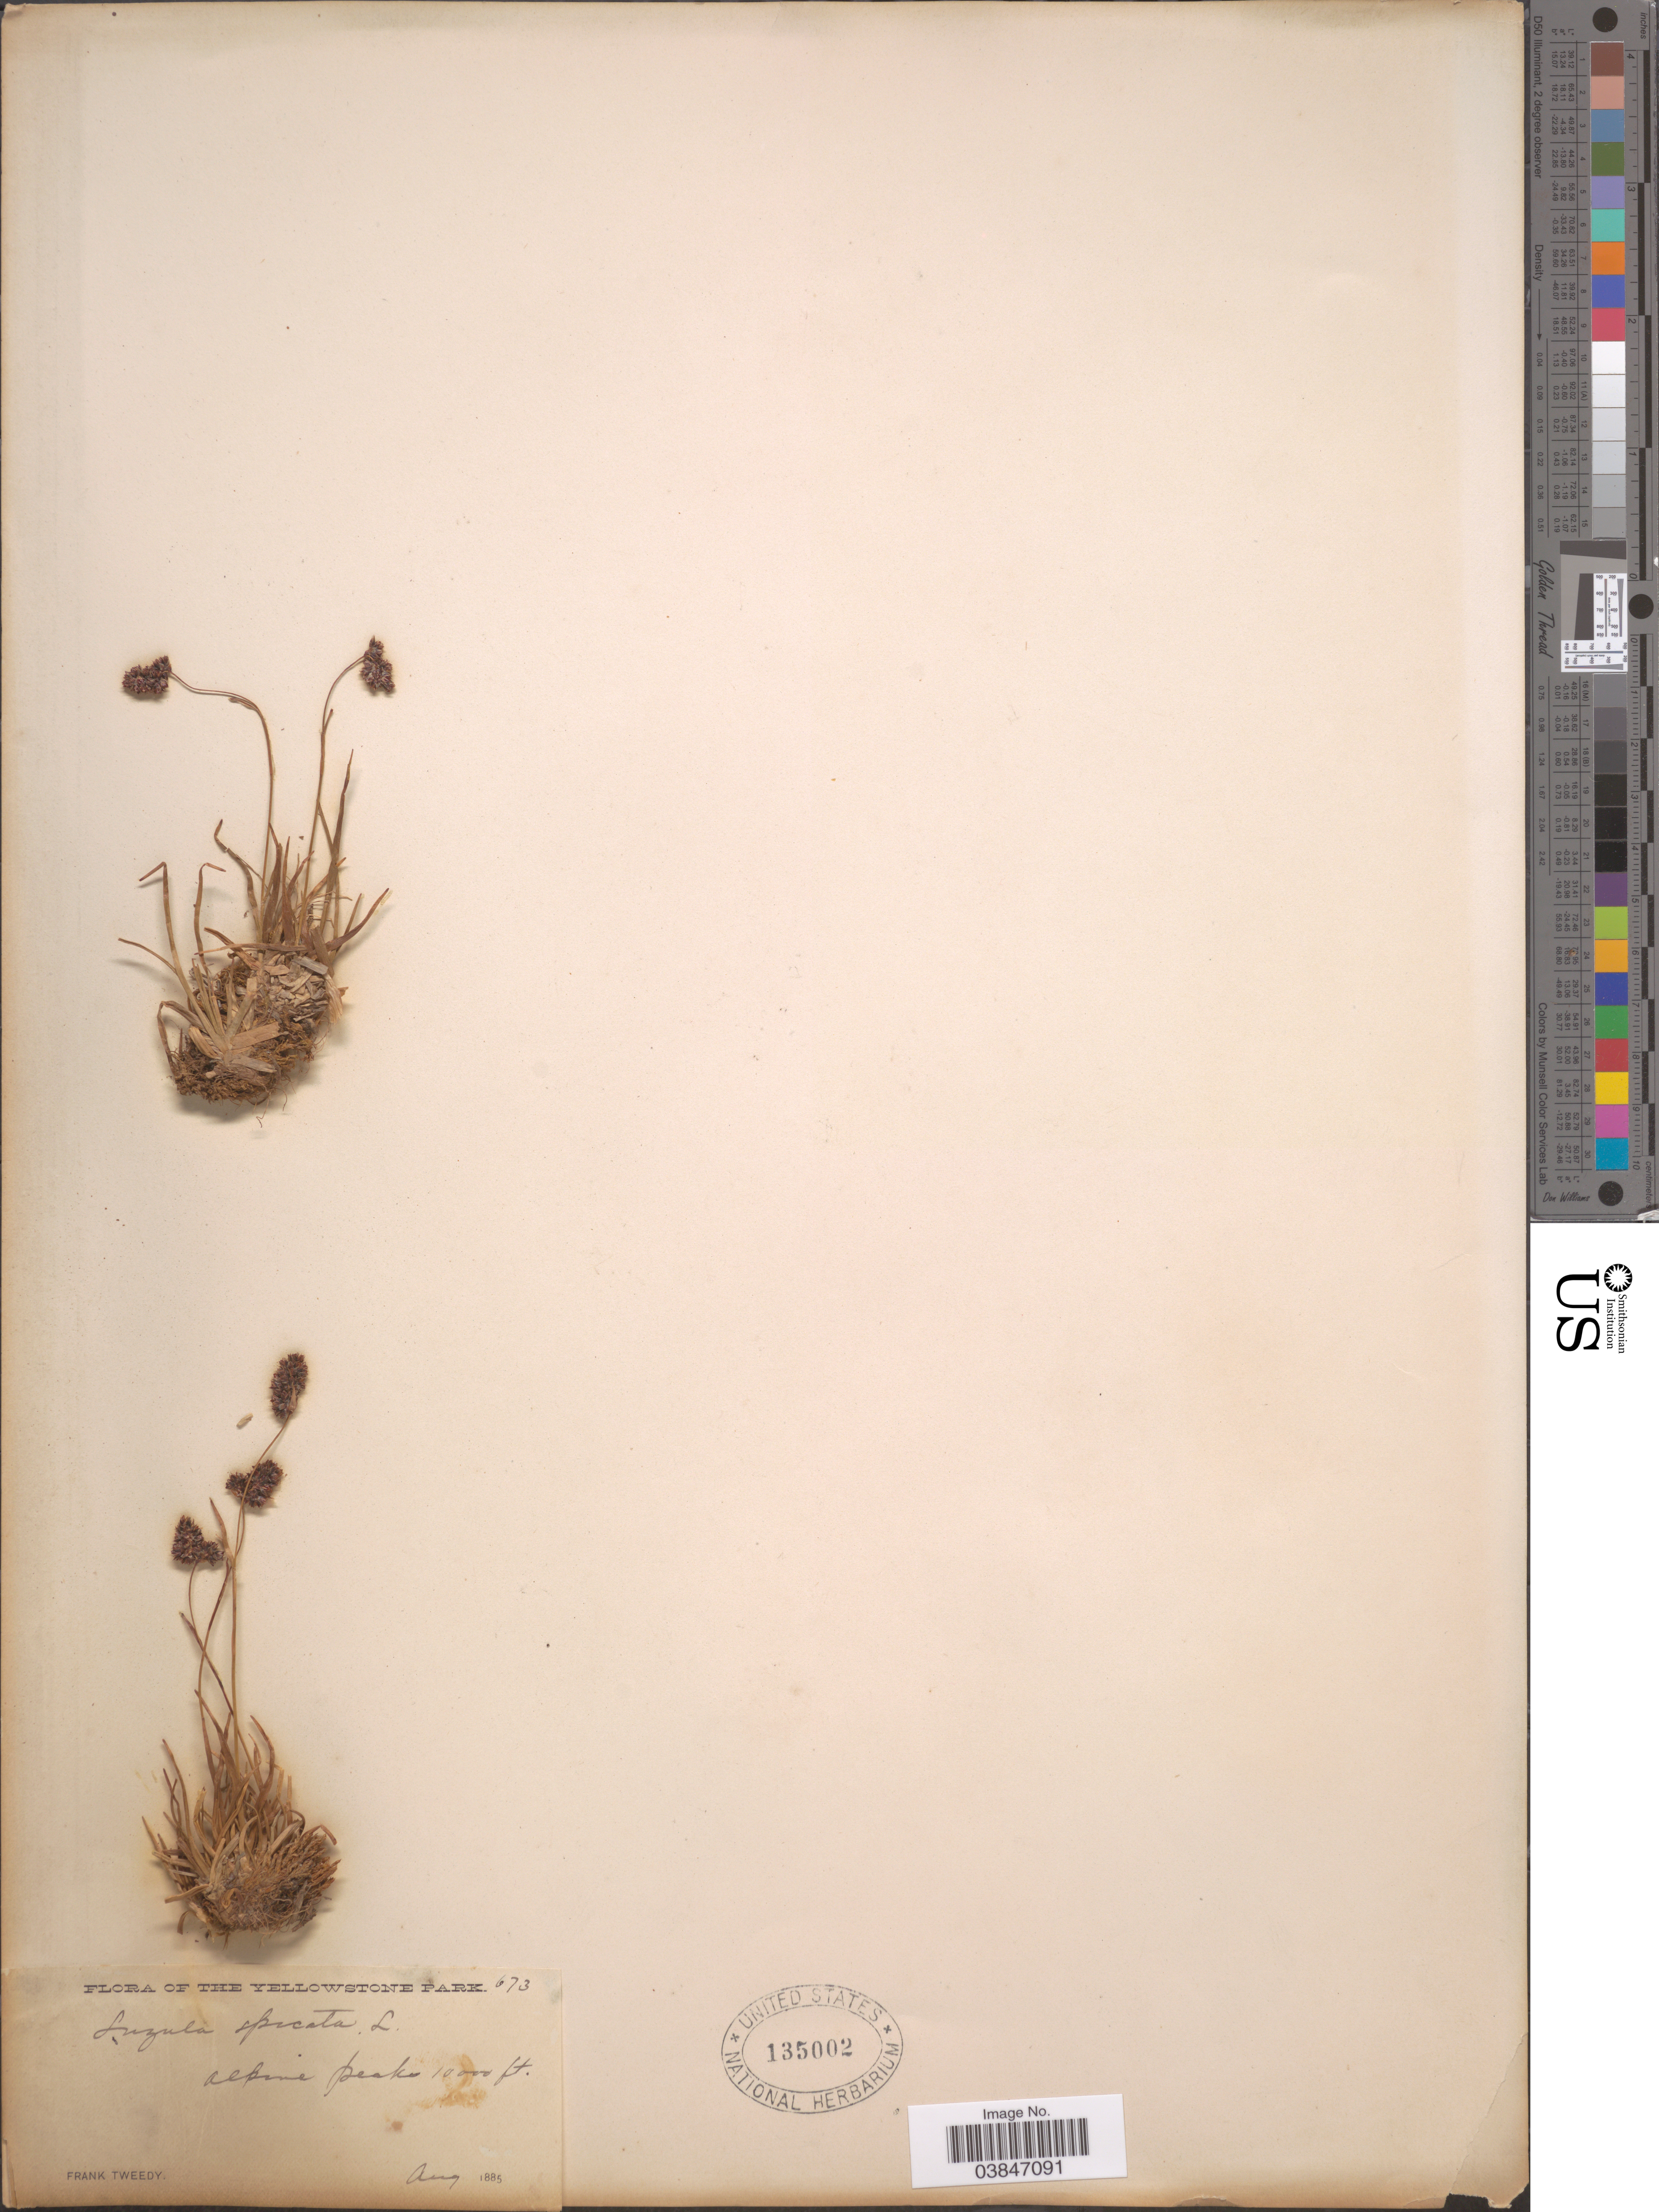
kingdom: Plantae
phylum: Tracheophyta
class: Liliopsida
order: Poales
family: Juncaceae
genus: Luzula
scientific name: Luzula spicata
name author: (L.) DC.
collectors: F. Tweedy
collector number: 673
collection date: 1885-08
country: United States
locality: The Yellowstone Park. Alpine peaks.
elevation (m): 3048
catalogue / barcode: US 135002